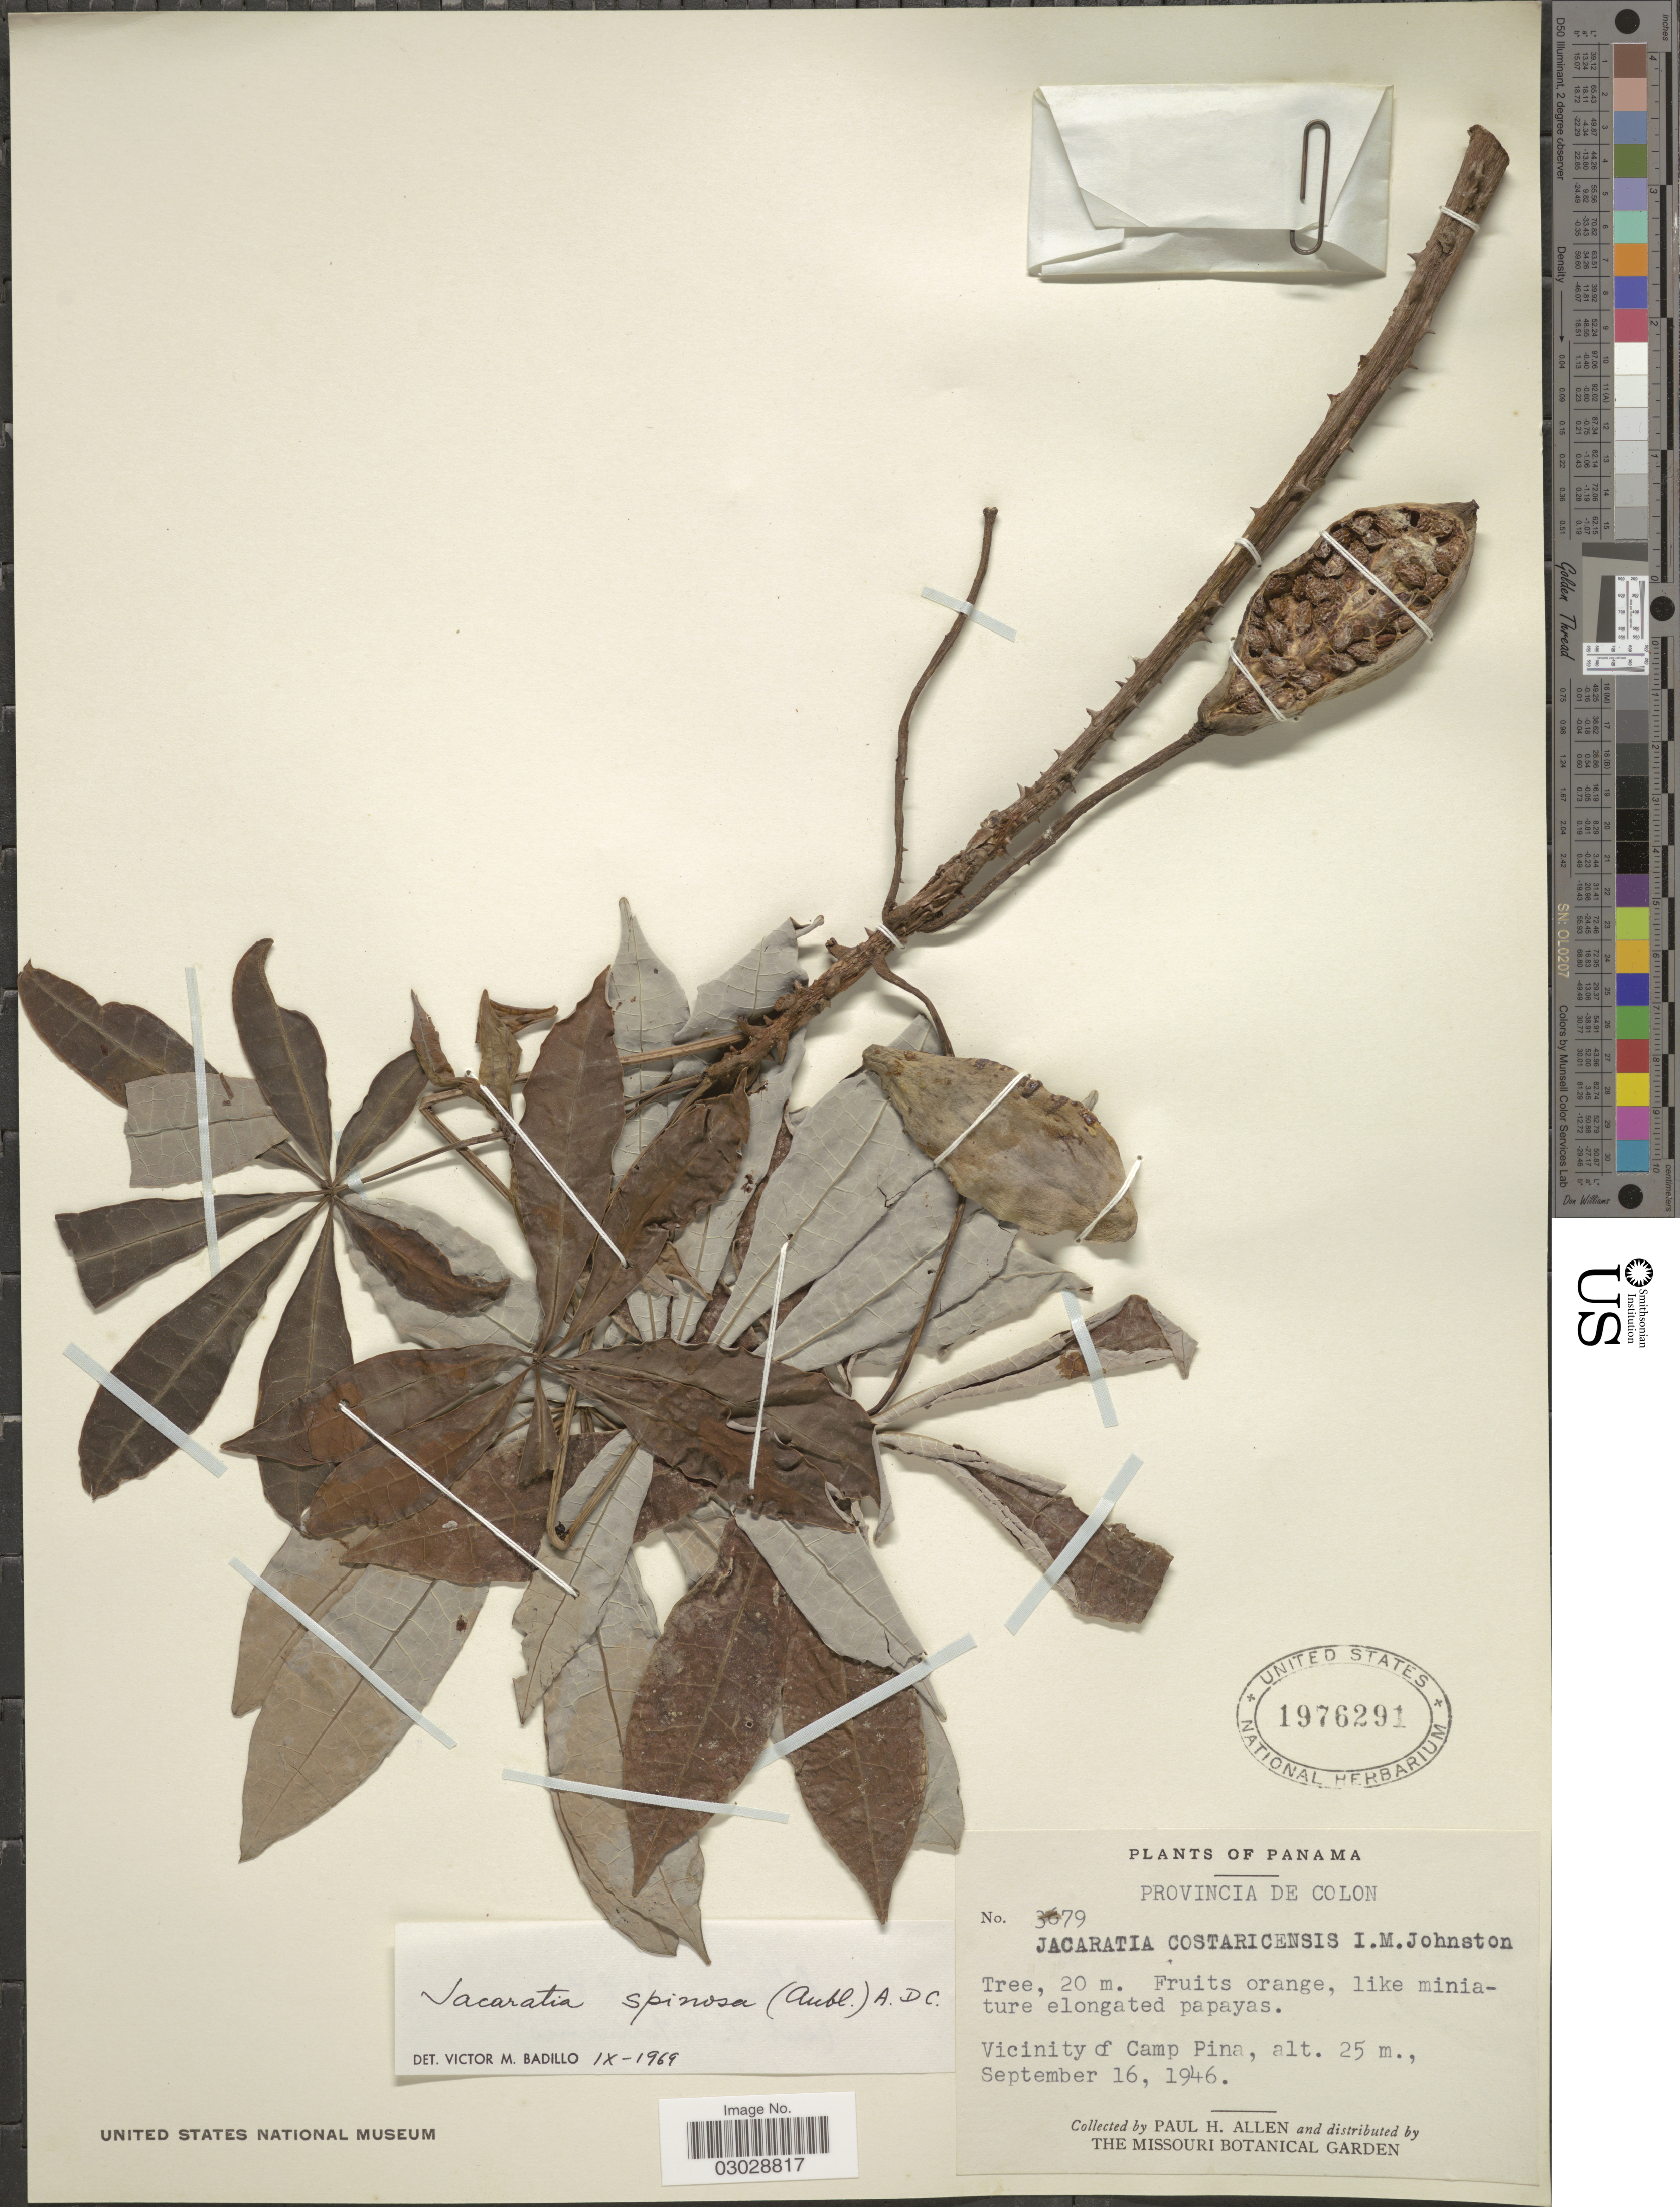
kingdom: Plantae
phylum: Tracheophyta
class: Magnoliopsida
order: Brassicales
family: Caricaceae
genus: Jacaratia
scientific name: Jacaratia spinosa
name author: (Aubl.) A. DC.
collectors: P. H. Allen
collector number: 3679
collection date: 1946-09-16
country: Panama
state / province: Colón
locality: Vicinity of Camp Pina.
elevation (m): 25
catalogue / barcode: US 1976291